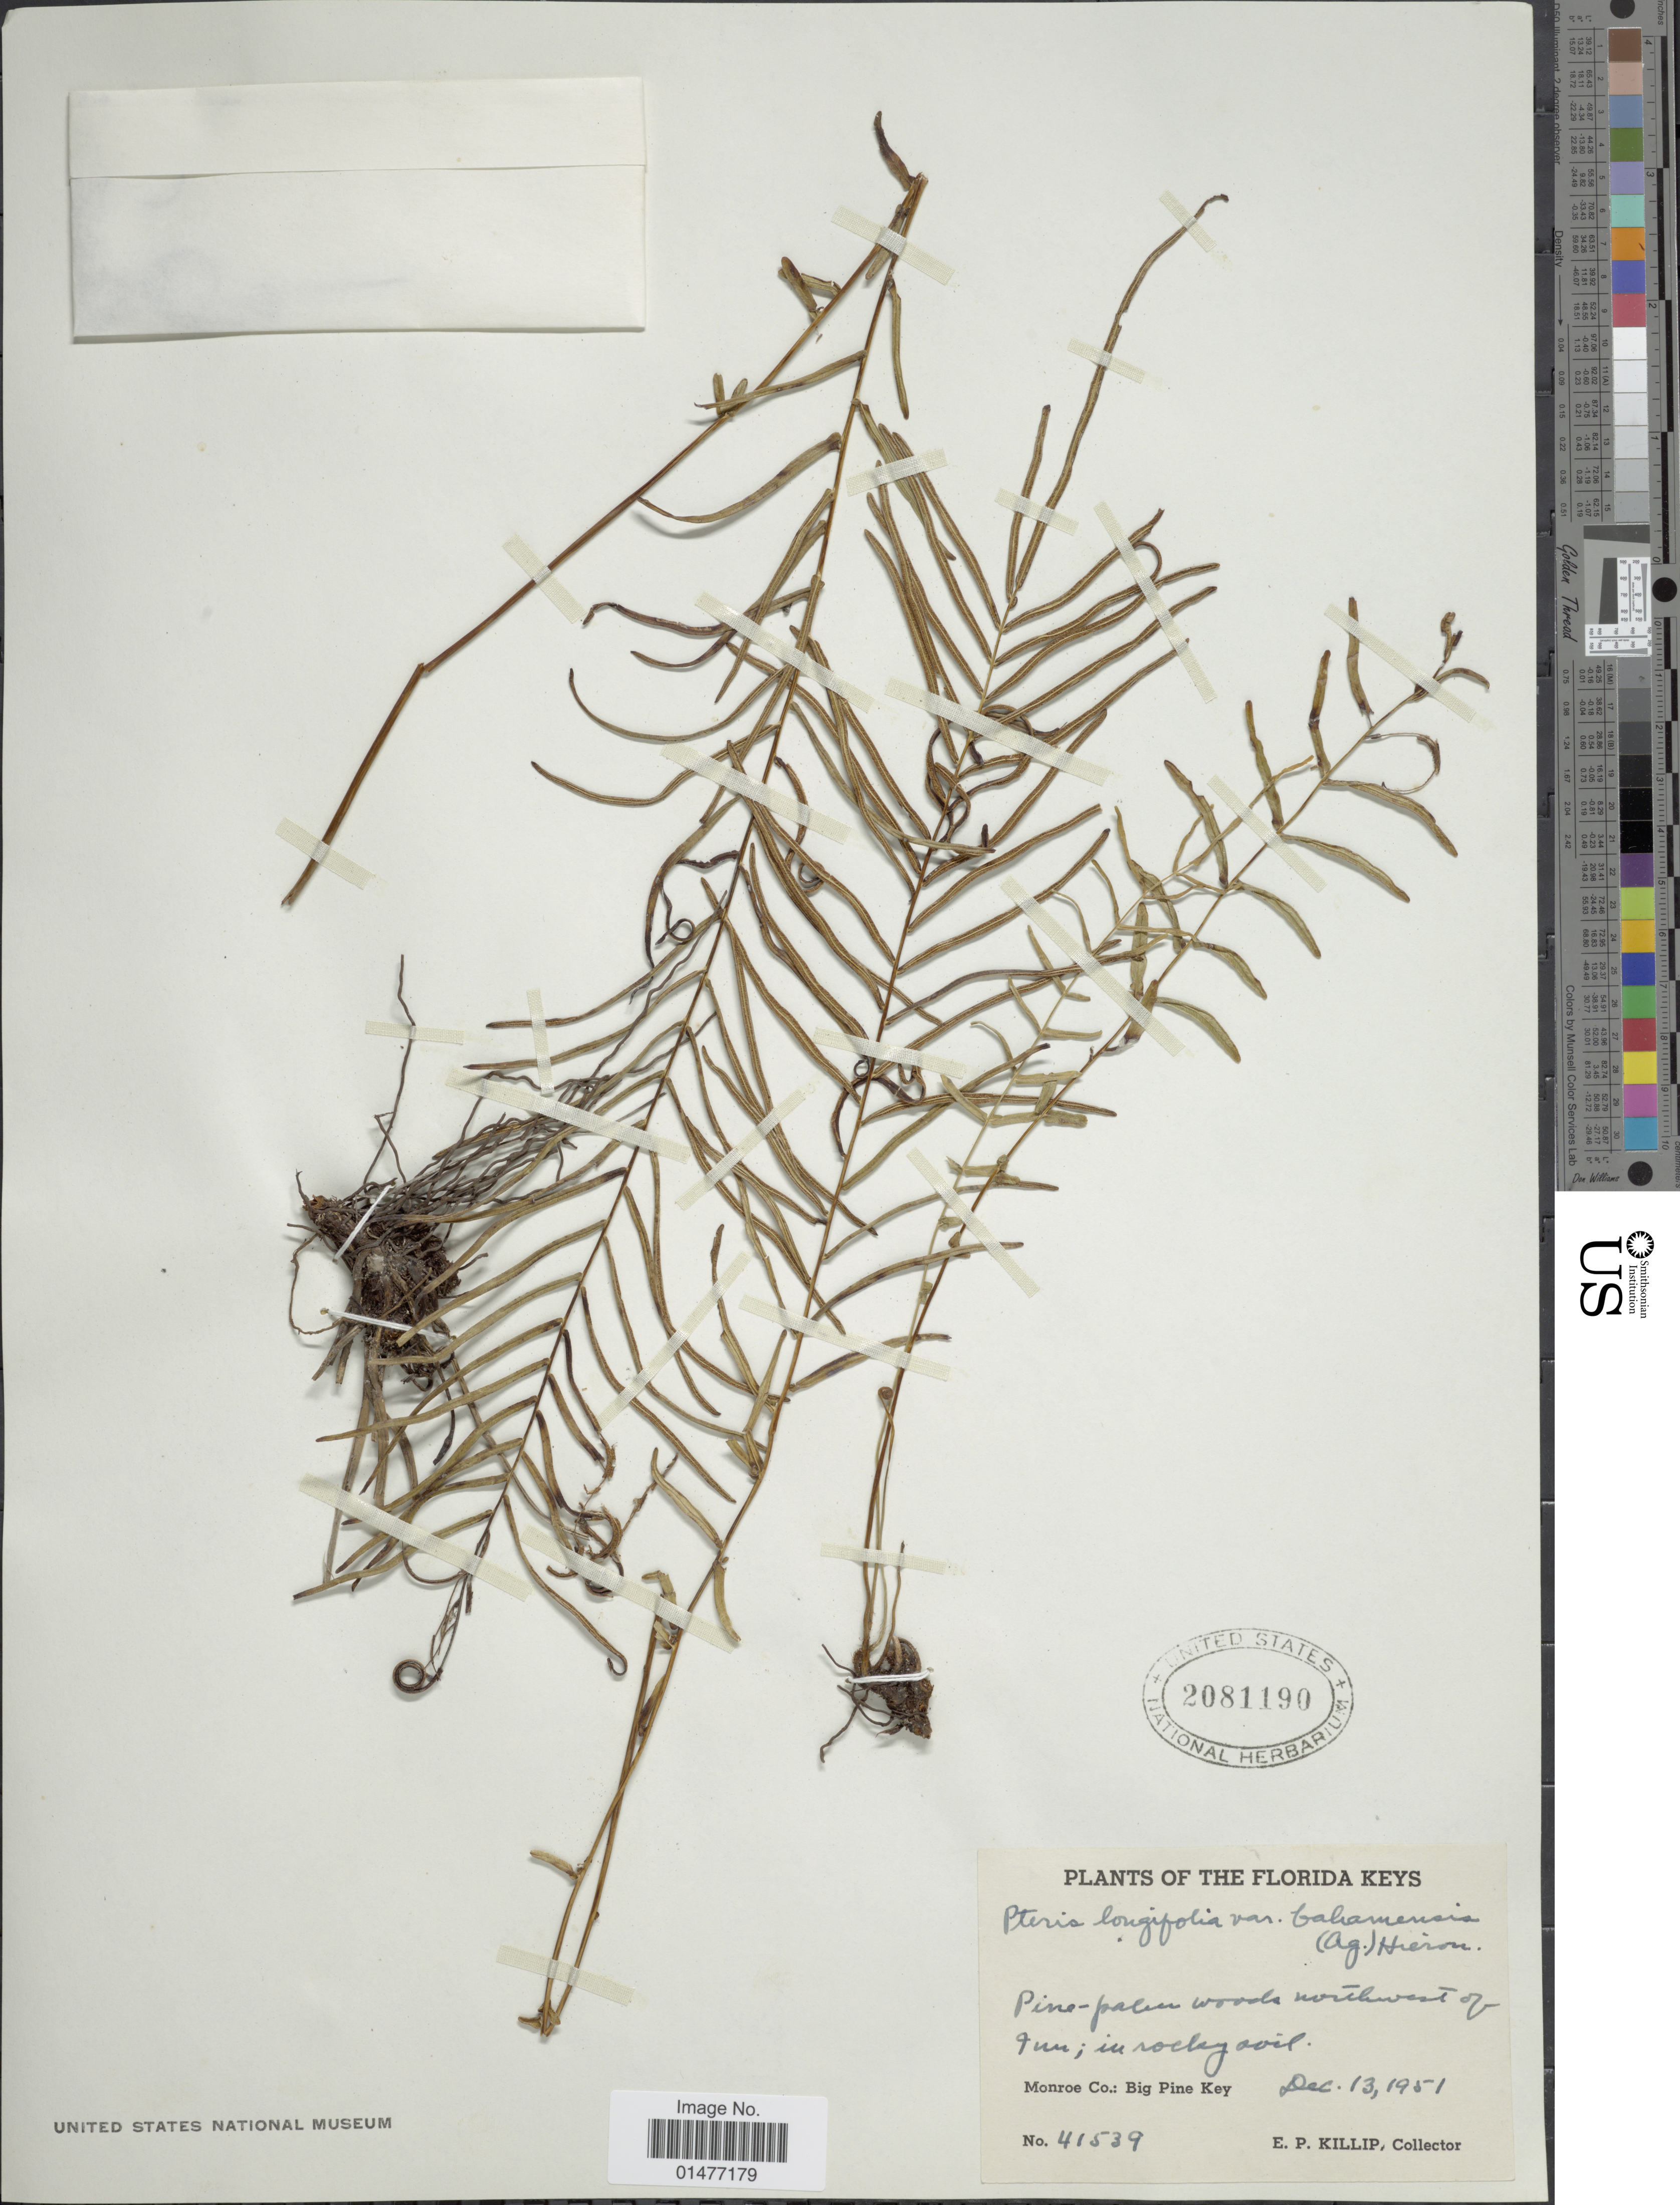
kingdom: Plantae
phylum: Tracheophyta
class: Polypodiopsida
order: Polypodiales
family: Pteridaceae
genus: Pteris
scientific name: Pteris bahamenis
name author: (J. Agardh) Fée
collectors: E. P. Killip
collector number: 41539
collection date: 1951-12-13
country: United States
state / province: Florida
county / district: Monroe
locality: Florida Keys, Big Pine Key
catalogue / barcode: US 2081190